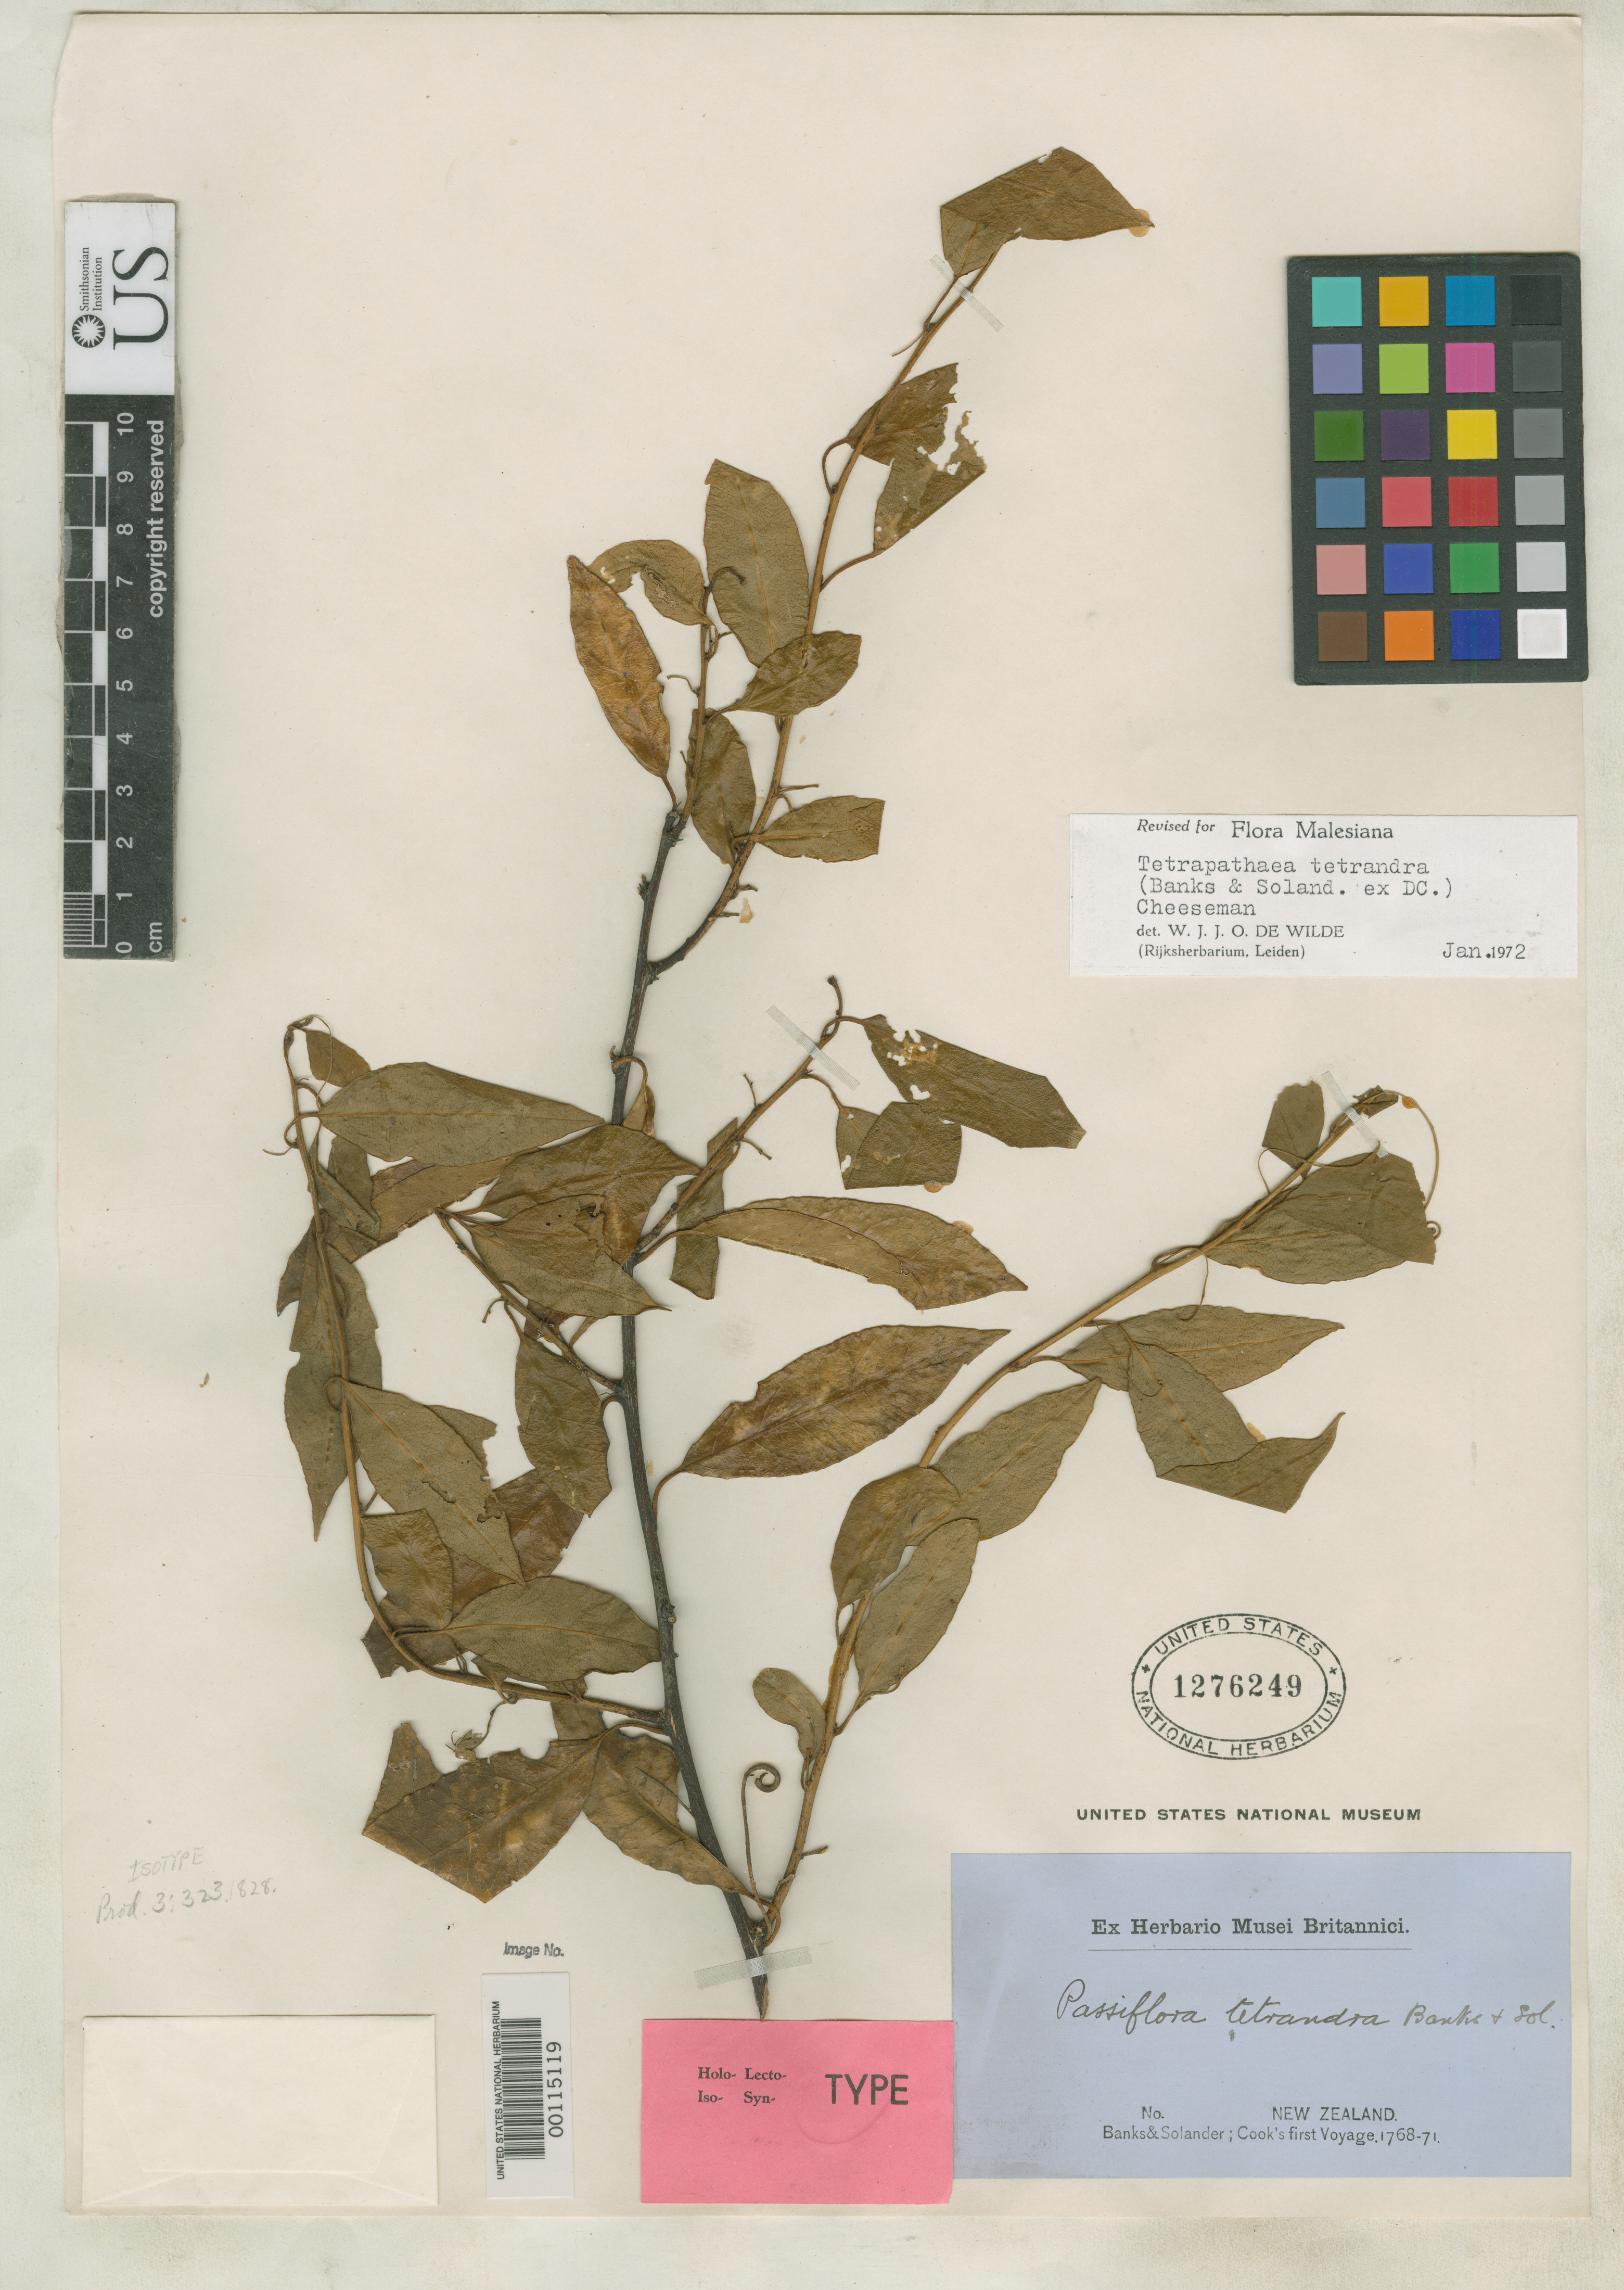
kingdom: Plantae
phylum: Tracheophyta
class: Magnoliopsida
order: Malpighiales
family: Passifloraceae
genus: Passiflora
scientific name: Passiflora tetrandra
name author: Banks & Sol. in DC.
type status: Isotype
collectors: J. Banks & D. C. Solander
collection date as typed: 1770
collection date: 1770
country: New Zealand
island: North Island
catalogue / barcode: US 1276249